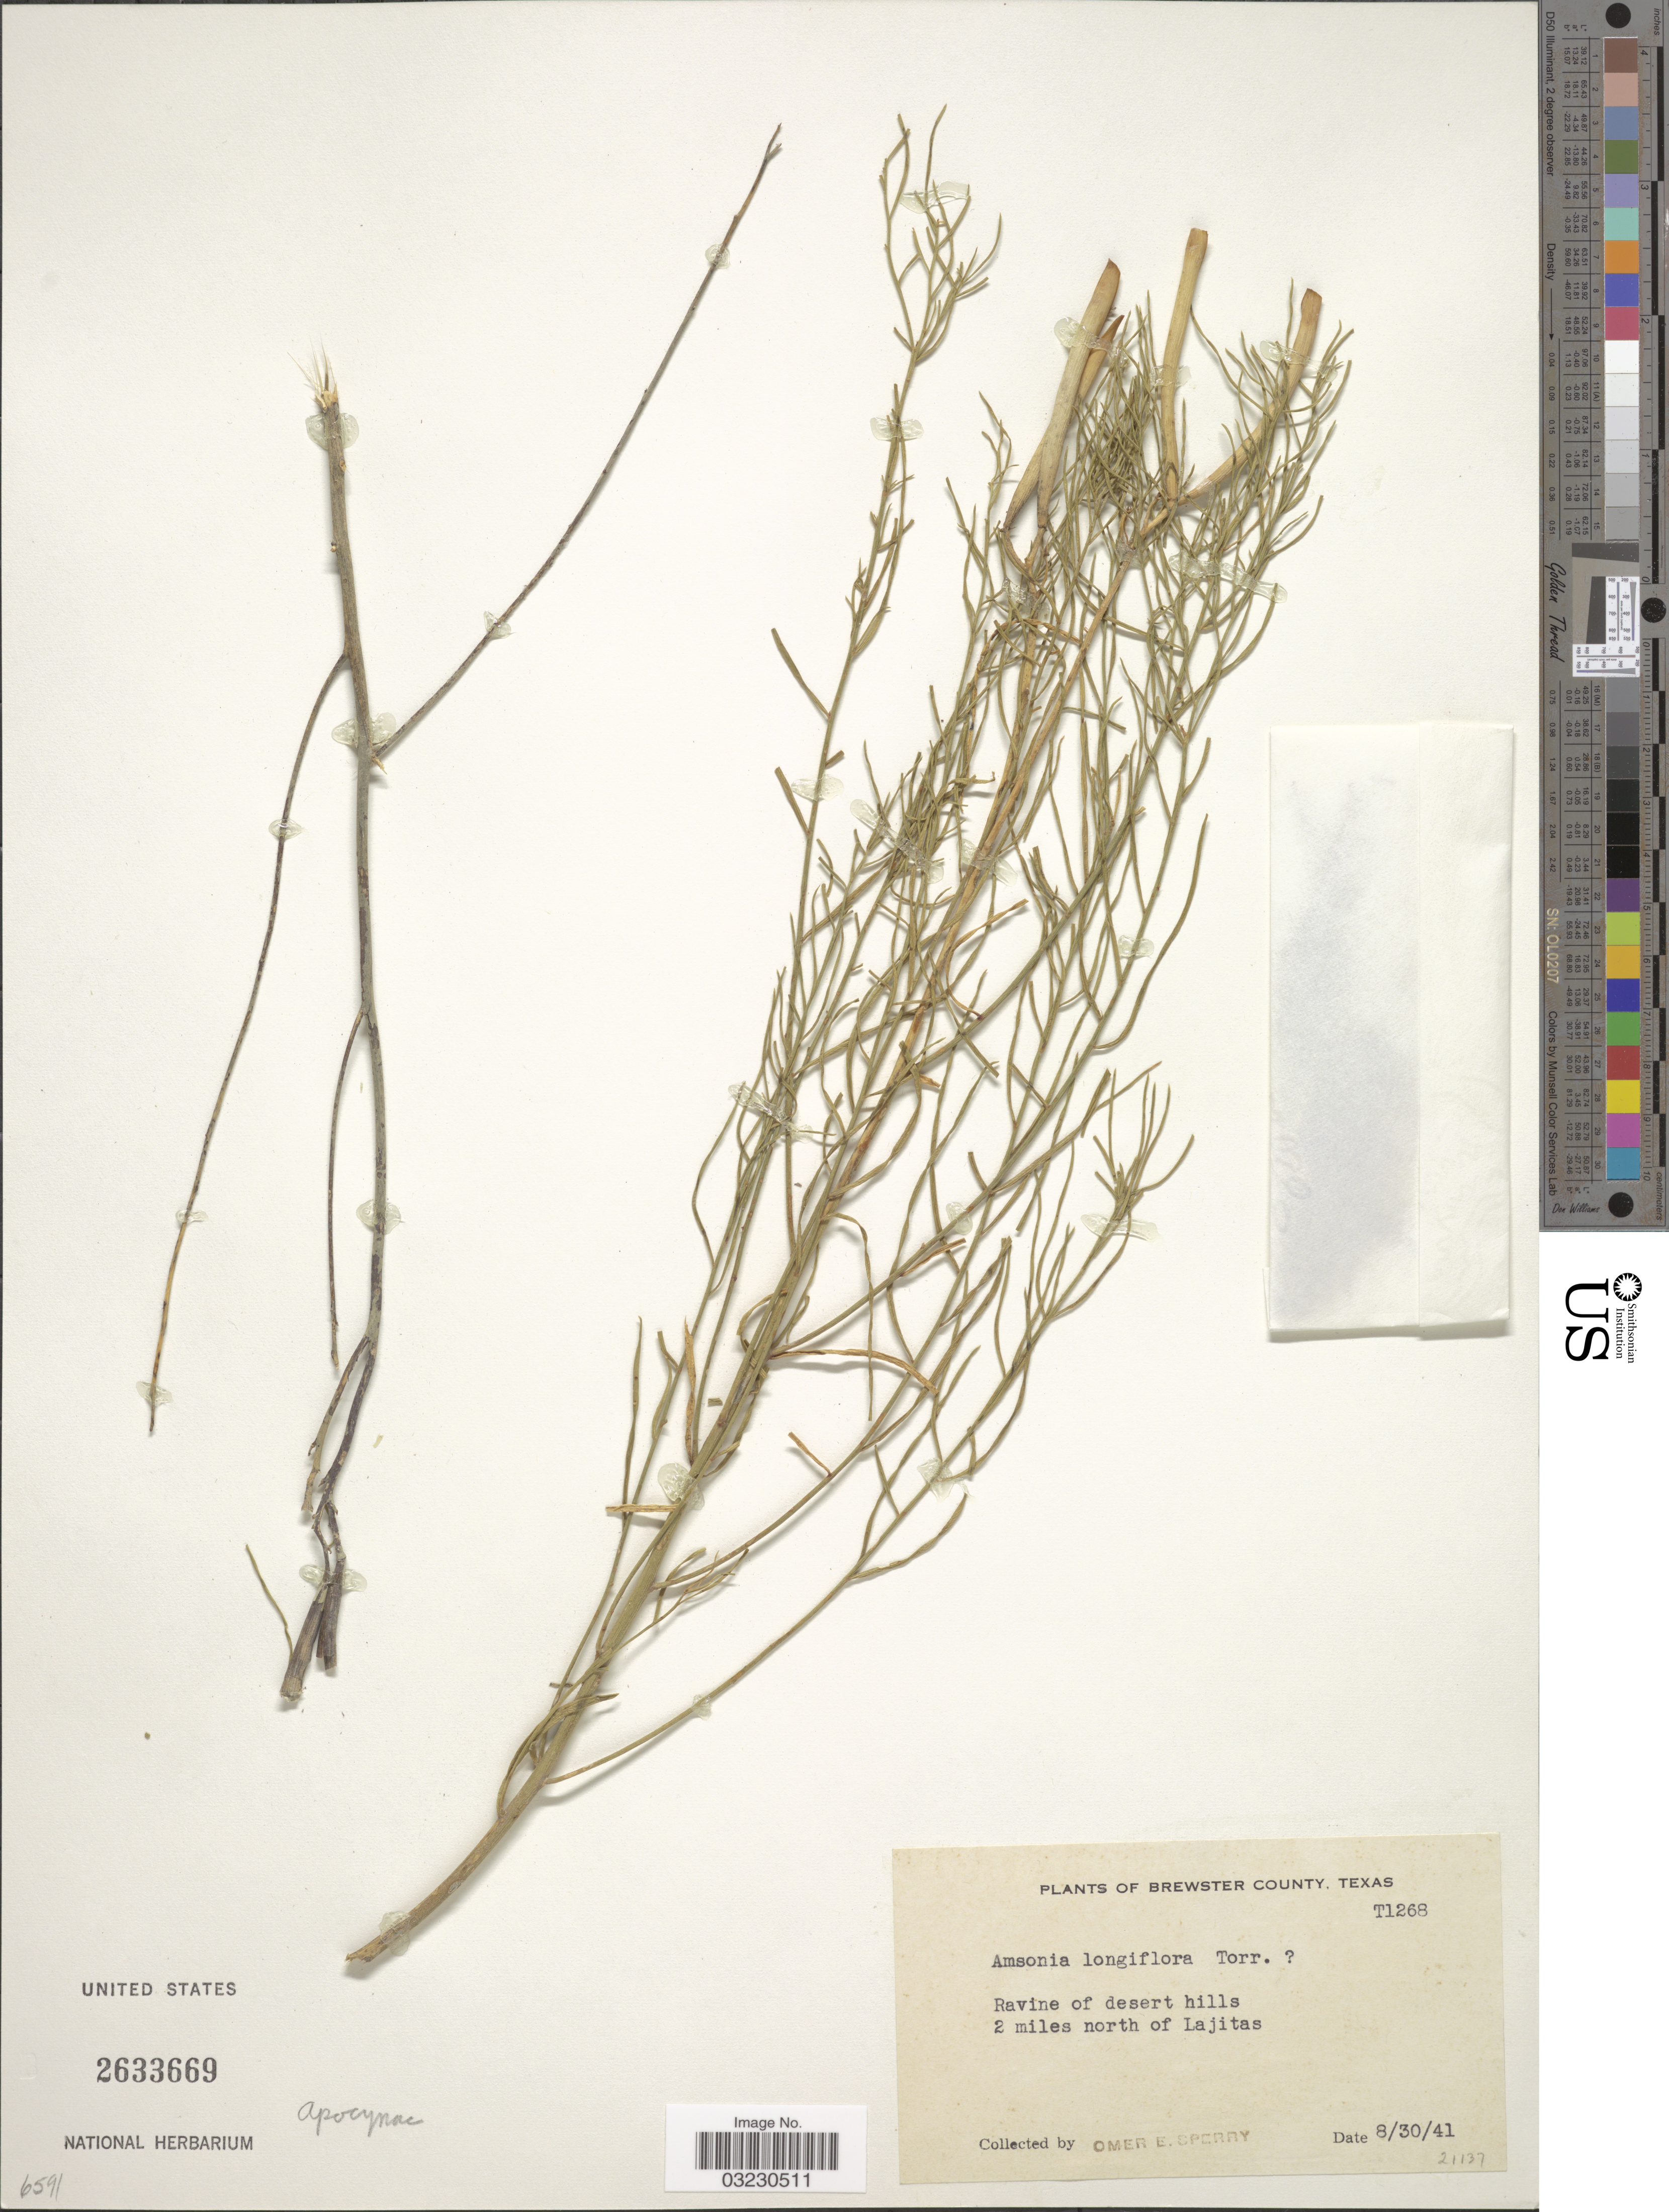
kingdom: Plantae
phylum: Tracheophyta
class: Magnoliopsida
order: Gentianales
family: Apocynaceae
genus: Amsonia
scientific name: Amsonia longiflora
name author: Torr.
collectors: O. E. Sperry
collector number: T1268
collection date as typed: Transcribed d/m/y: 30/8/41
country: United States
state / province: Texas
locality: Brewster County, Ravine of desert hills, 2 miles north of Lajitas.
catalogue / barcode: US 2633669